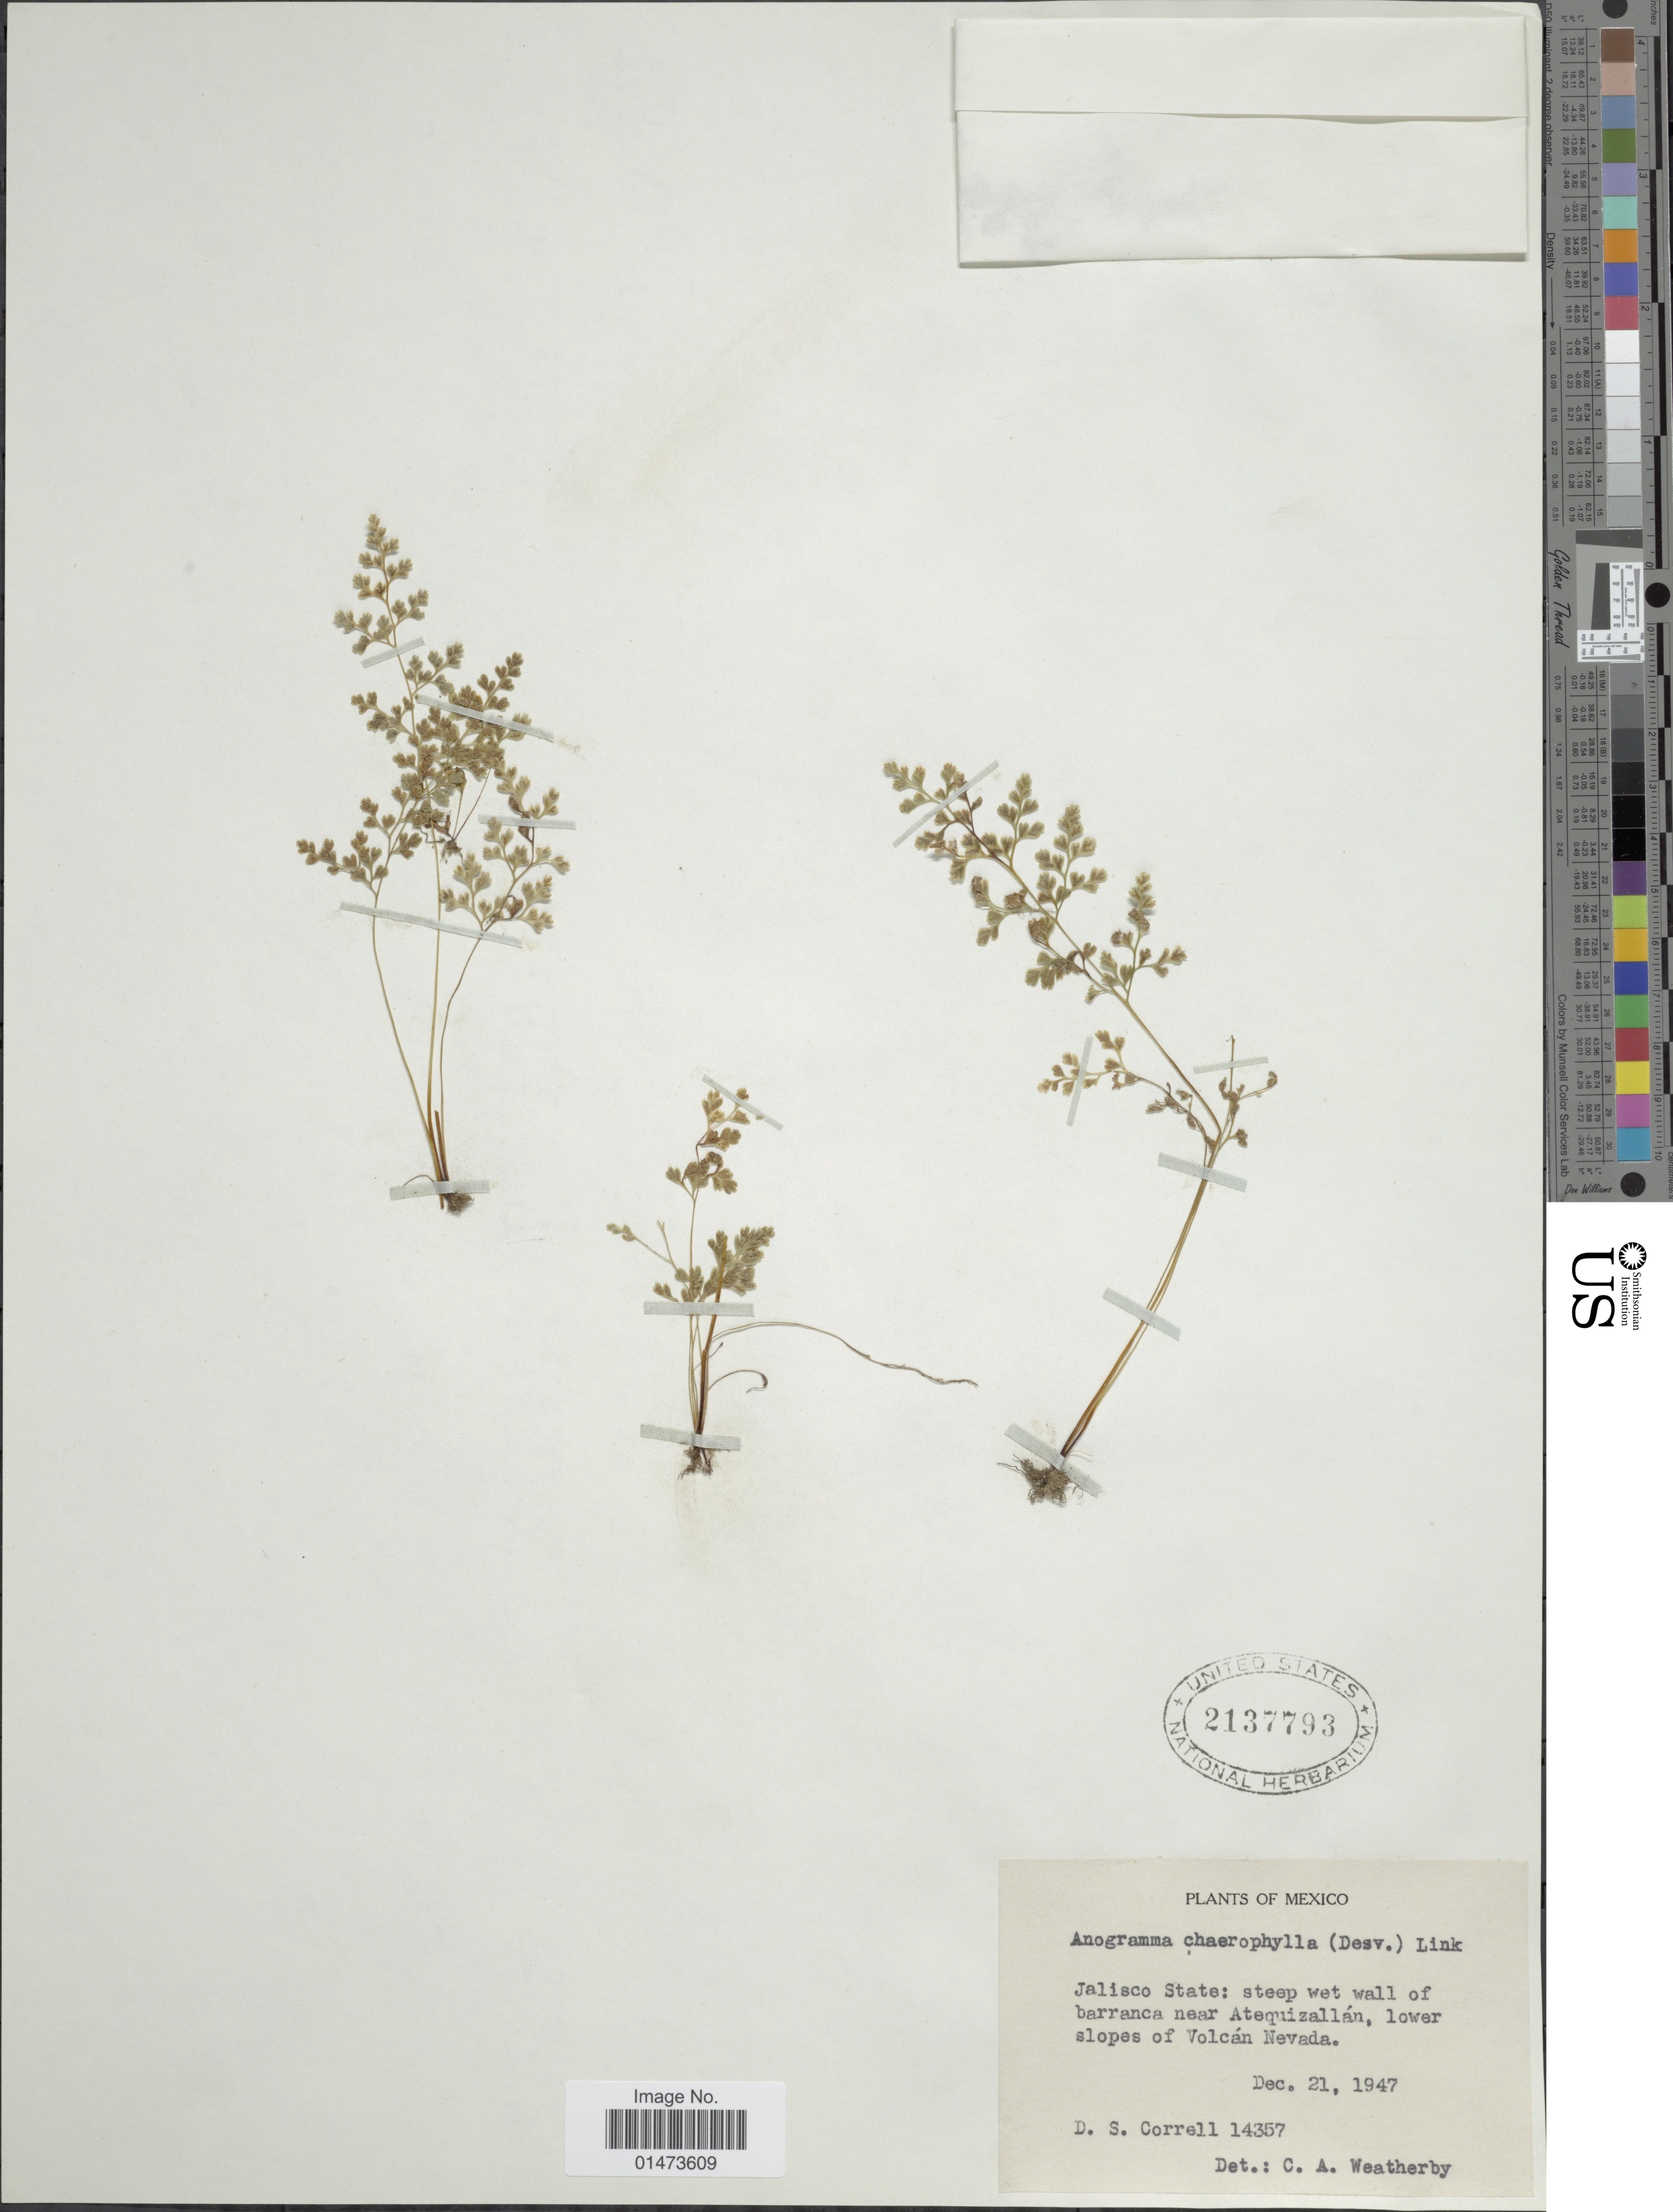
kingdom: Plantae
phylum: Tracheophyta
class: Polypodiopsida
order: Polypodiales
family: Pteridaceae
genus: Anogramma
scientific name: Anogramma leptophylla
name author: (L.) Link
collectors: D. S. Correll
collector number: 14357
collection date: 1947-12-21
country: Mexico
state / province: Jalisco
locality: Steep wet wall of barranca near Atequizallán, lower slopes of Volcan Nevada.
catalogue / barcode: US 2137793